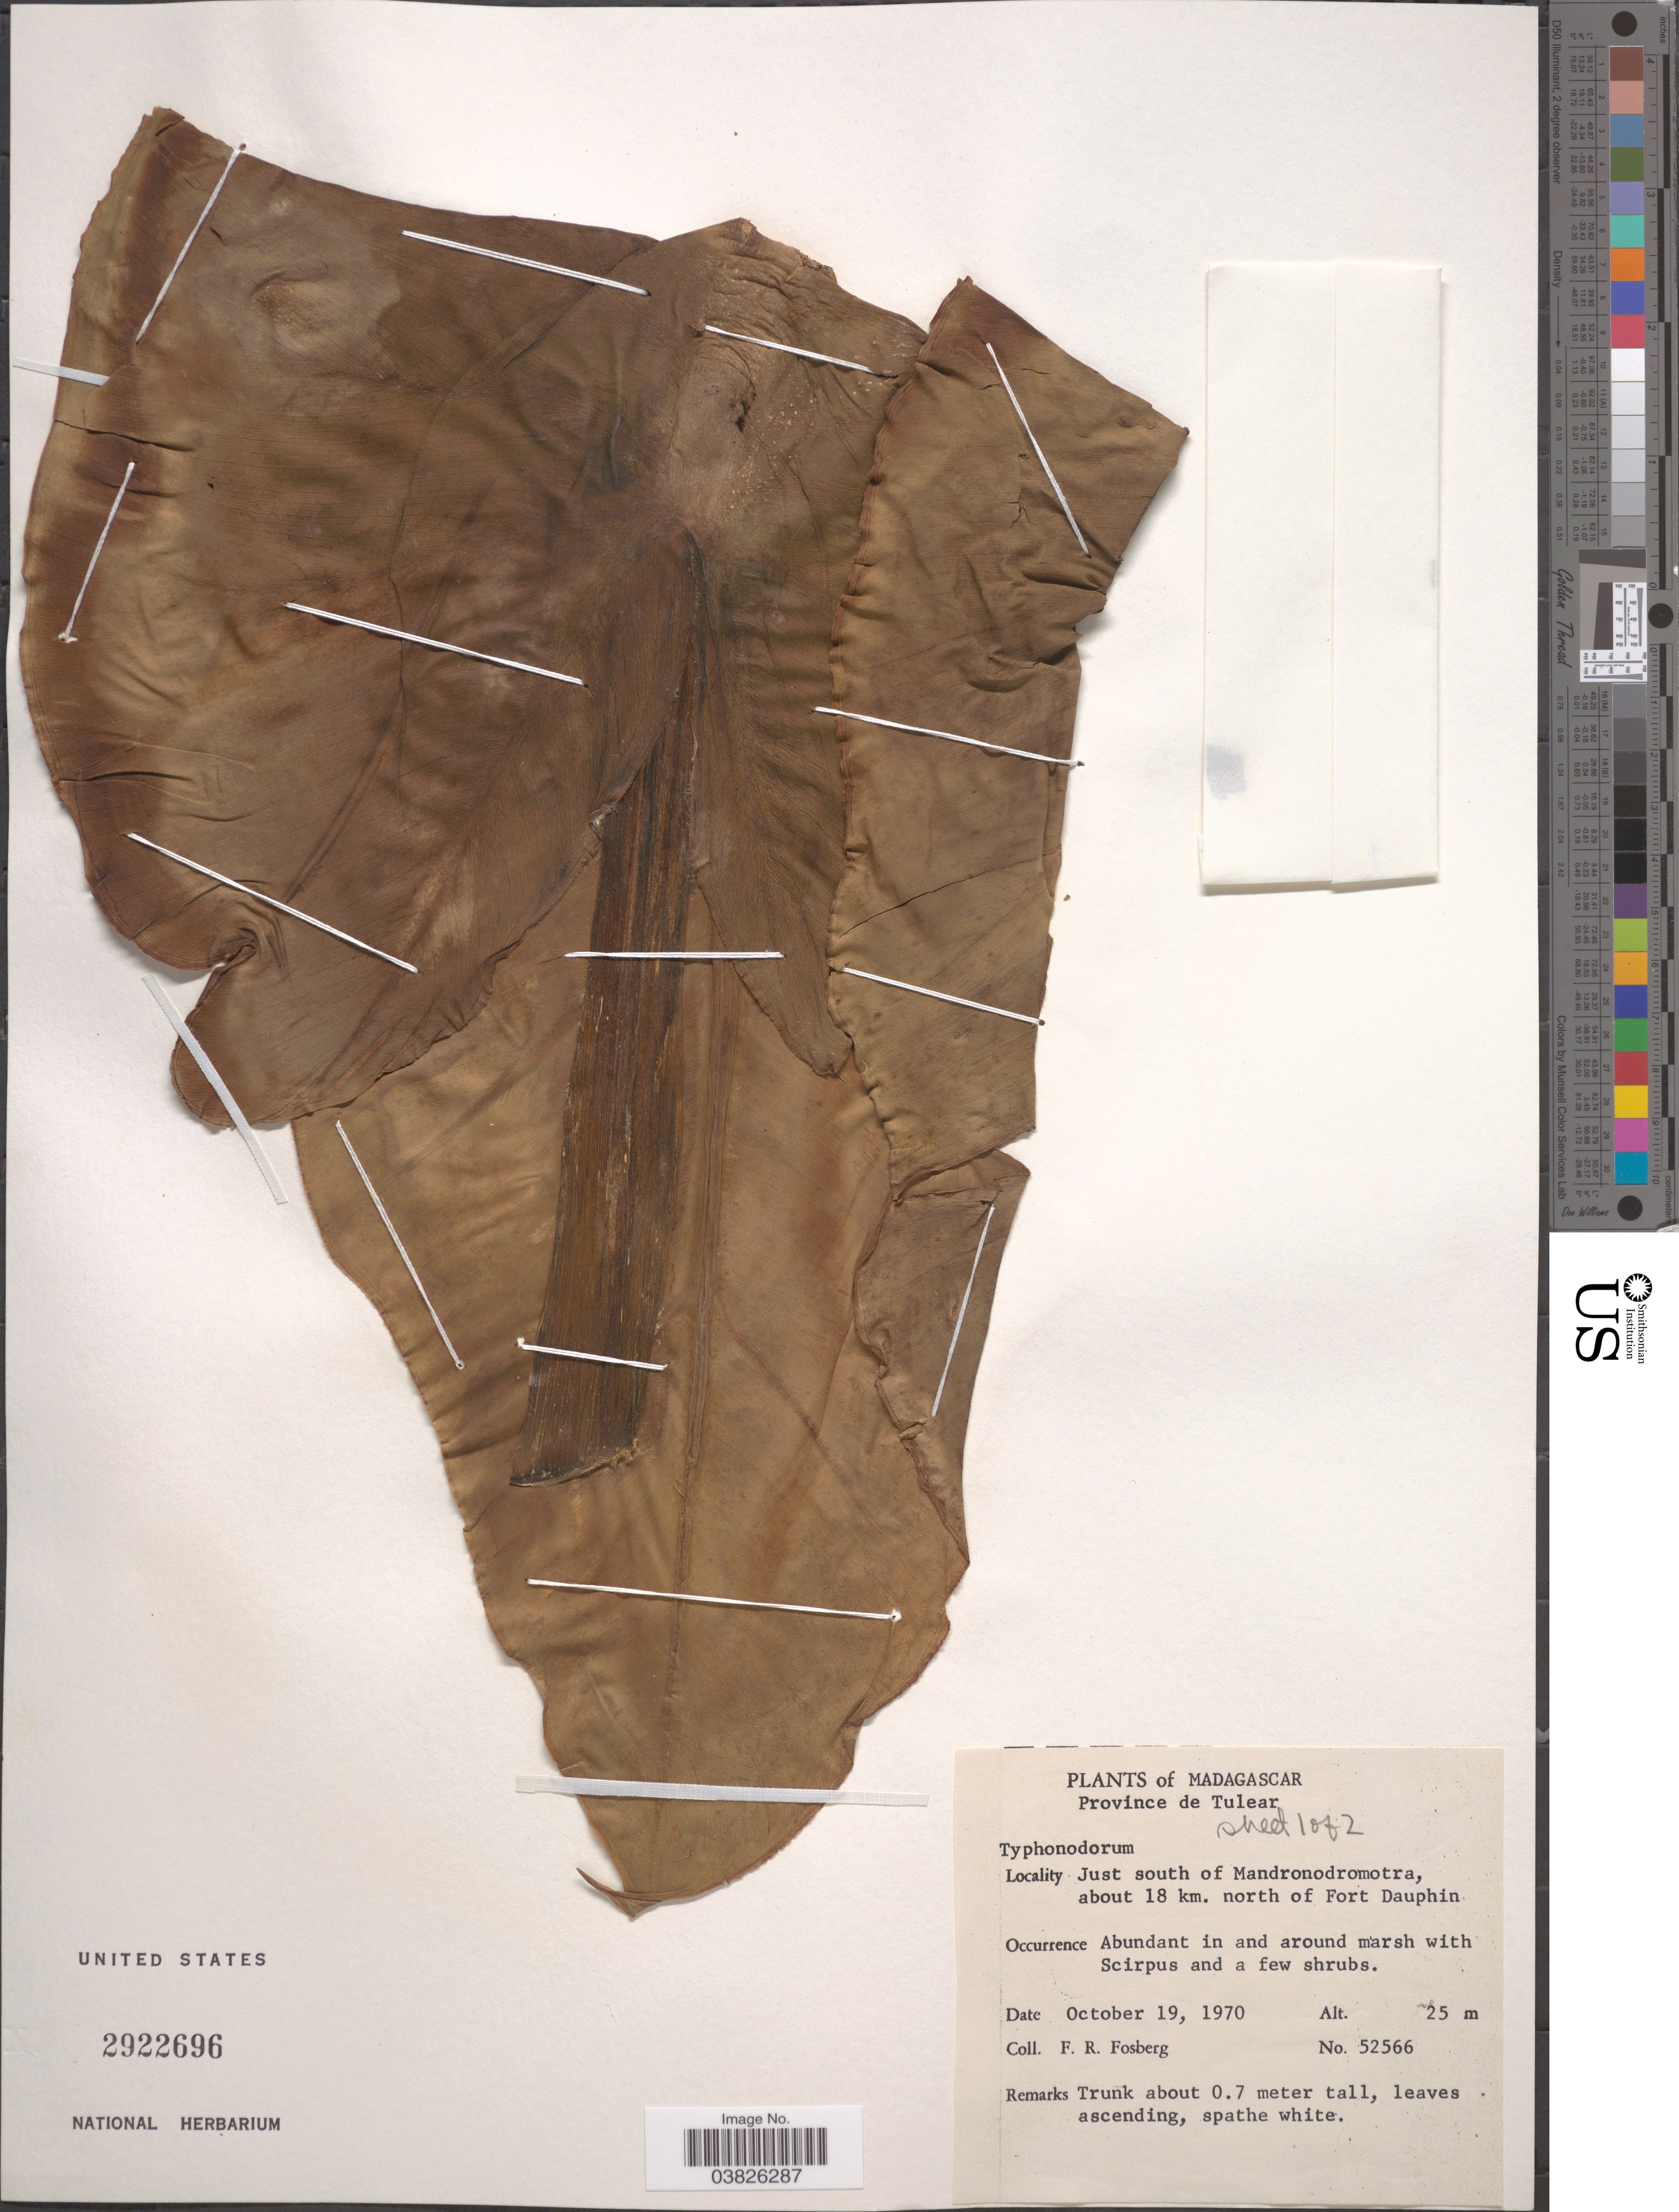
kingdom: Plantae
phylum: Tracheophyta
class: Liliopsida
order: Alismatales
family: Araceae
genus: Typhonodorum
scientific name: Typhonodorum lindleyanum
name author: Schott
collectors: F. R. Fosberg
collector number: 52566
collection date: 1970-10-19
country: Madagascar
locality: Province de Tulear. Just south of Mandronodromotra, about 18 km. north of Fort Dauphin.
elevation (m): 25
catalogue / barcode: US 2922696